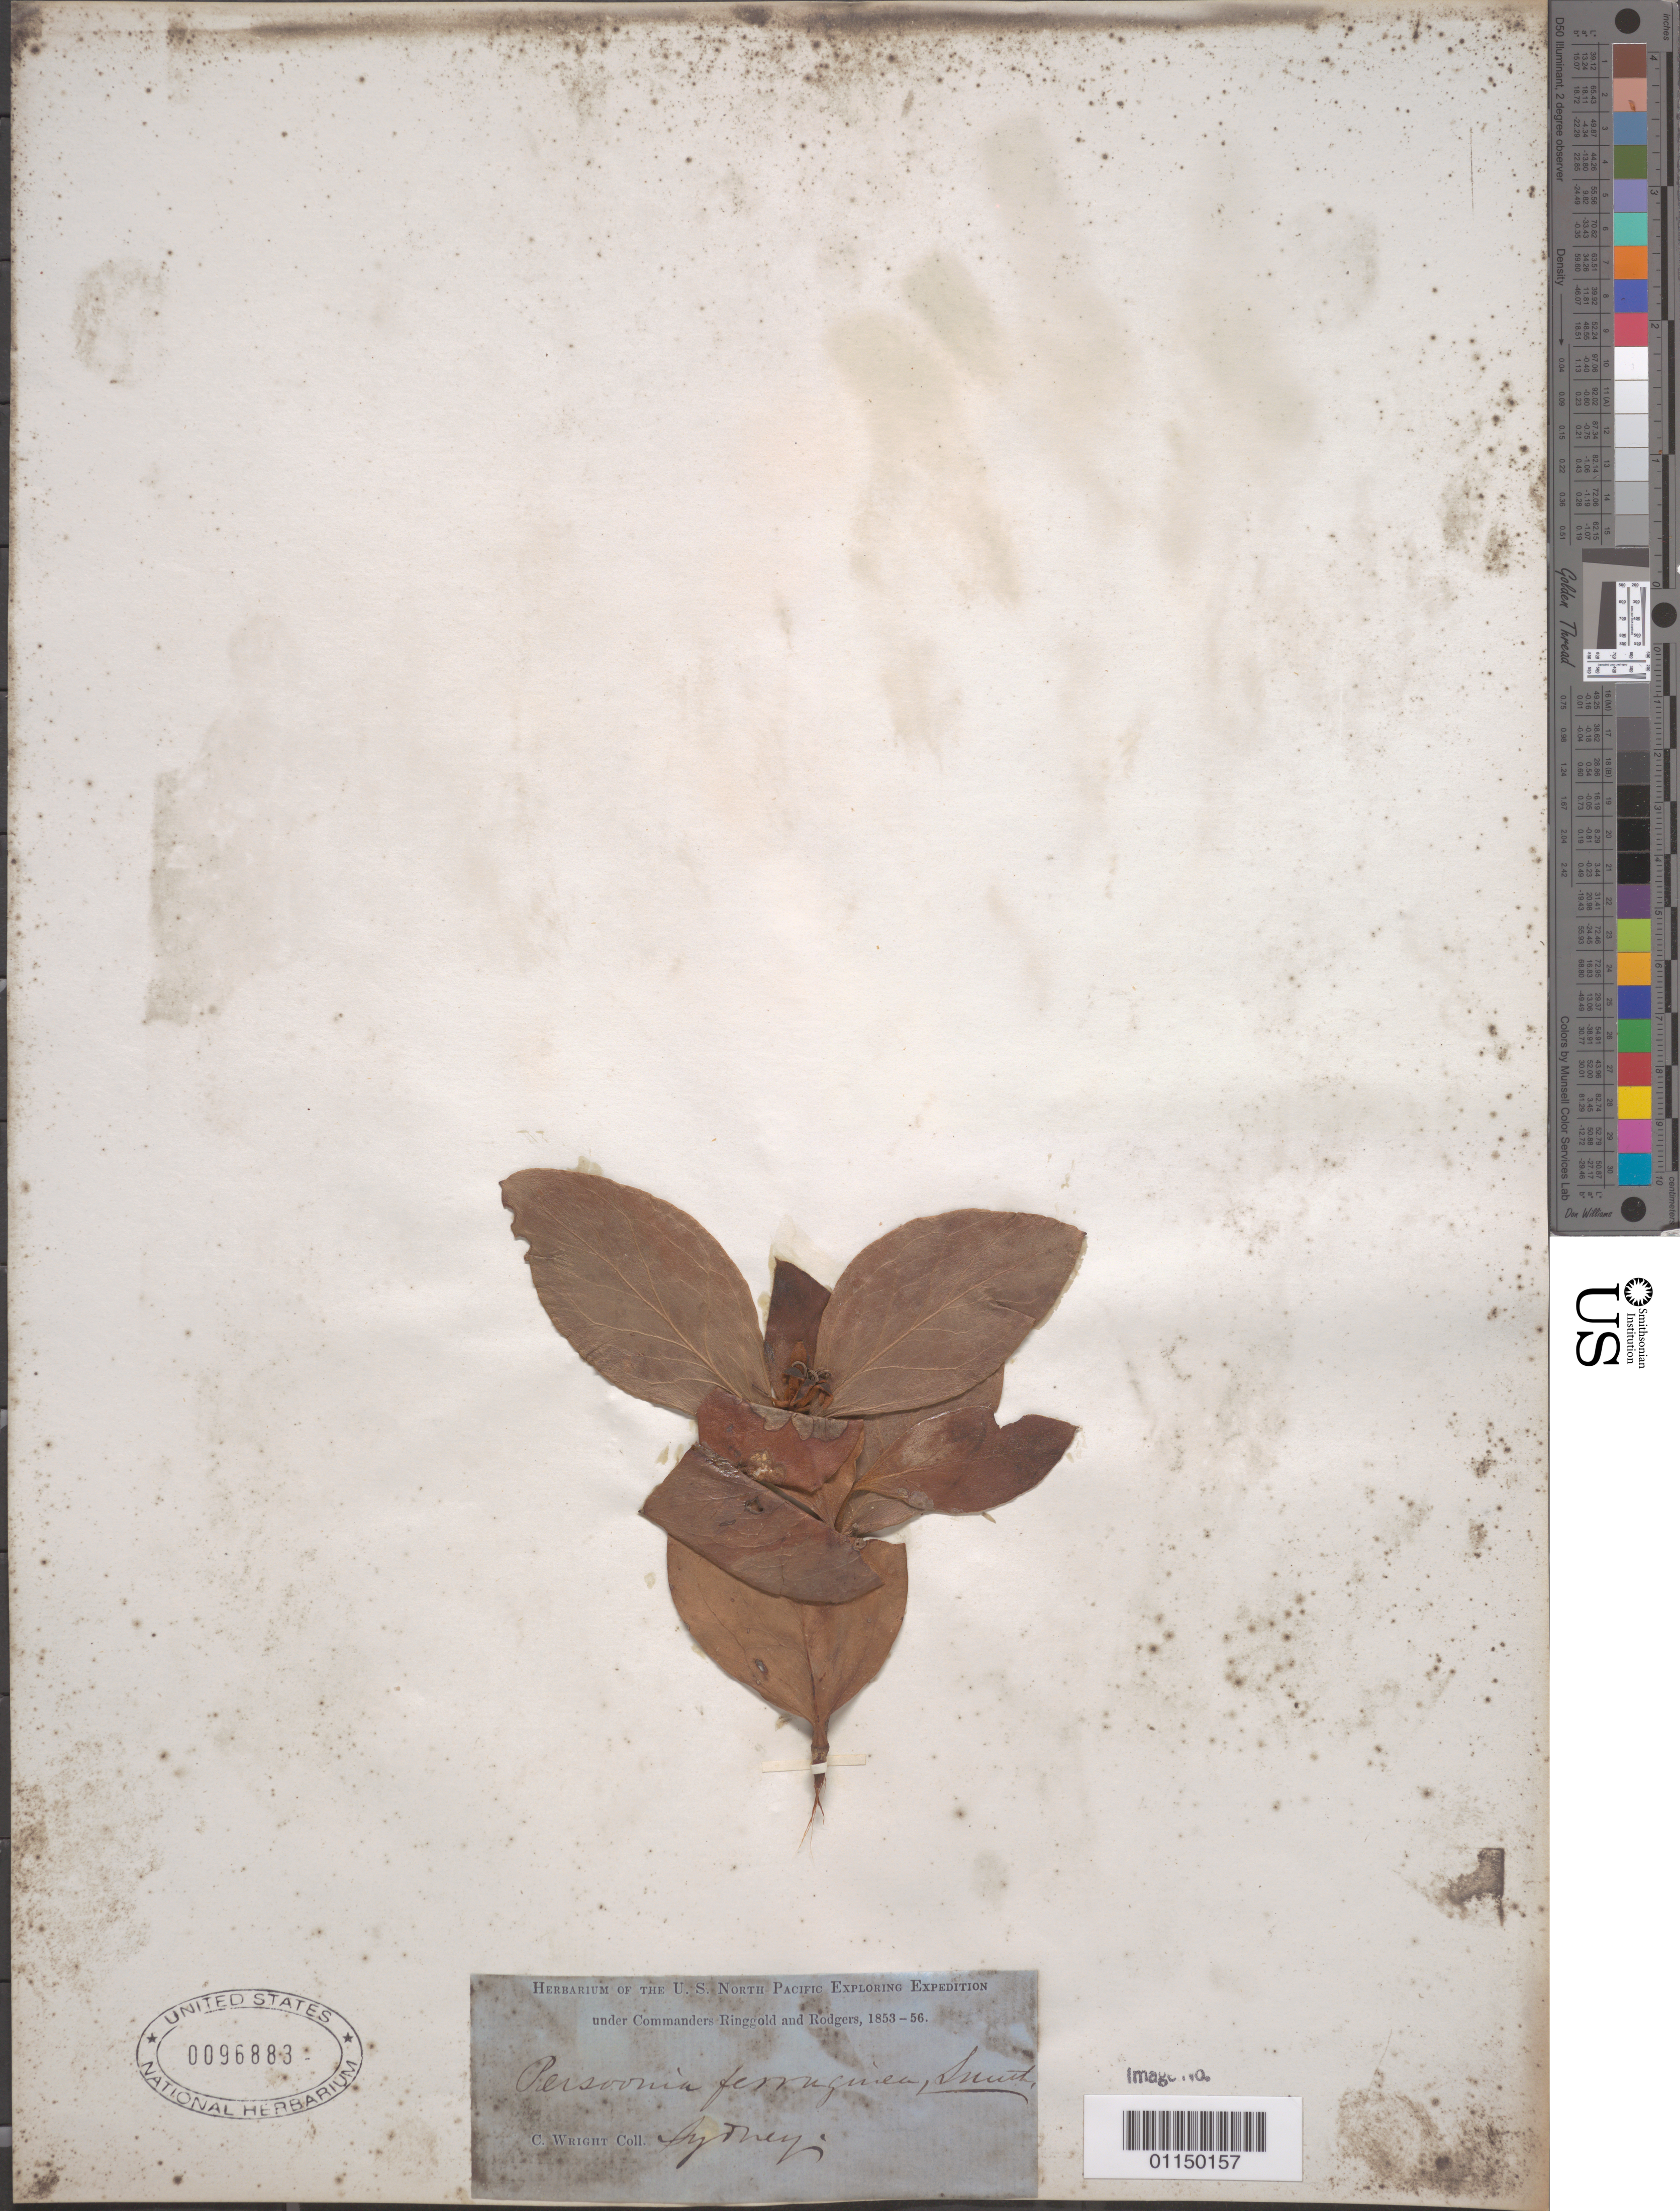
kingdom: Plantae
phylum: Tracheophyta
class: Magnoliopsida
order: Proteales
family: Proteaceae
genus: Persoonia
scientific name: Persoonia ferruginea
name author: Sm.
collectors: C. Wright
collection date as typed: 1853 to -- -- 1856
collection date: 1853/1856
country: Australia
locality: Sydney.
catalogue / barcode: US 96883